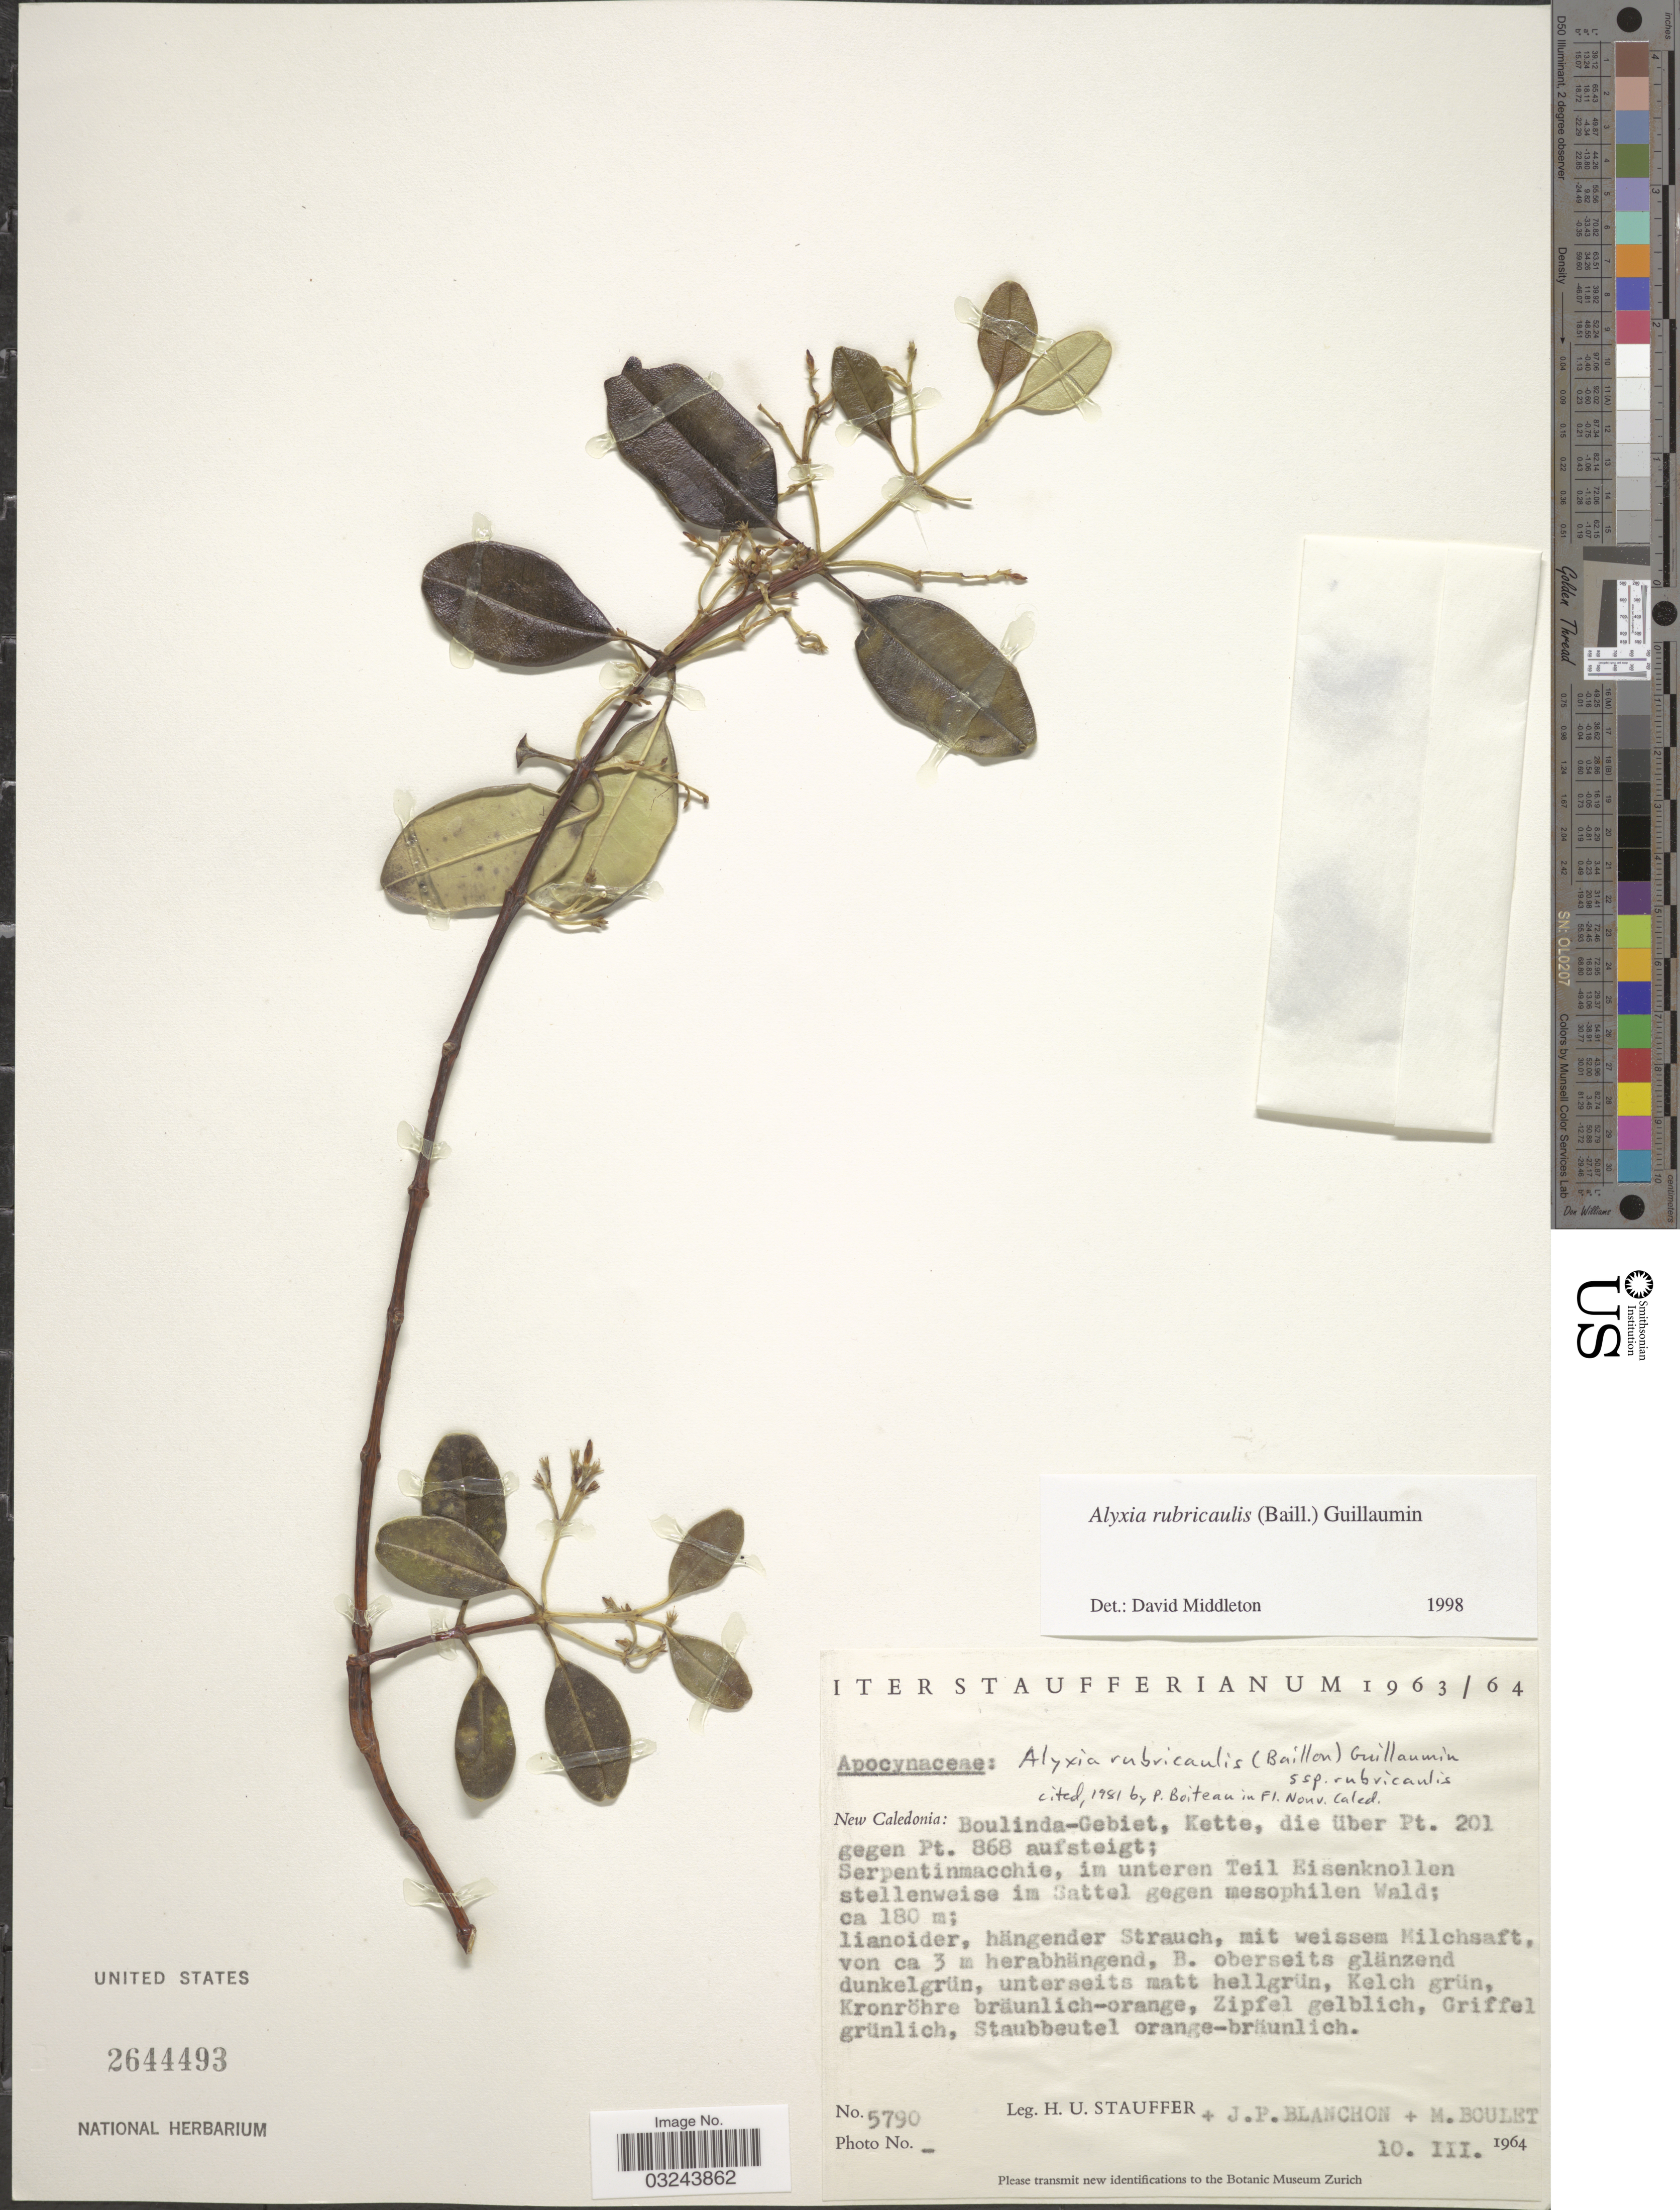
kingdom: Plantae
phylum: Tracheophyta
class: Magnoliopsida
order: Gentianales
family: Apocynaceae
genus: Alyxia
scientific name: Alyxia rubricaulis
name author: (Baill.) Guillaumin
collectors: H. U. Stauffer, J. Blanchon & M. Boulet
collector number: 5790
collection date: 1964-03-10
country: New Caledonia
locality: Boulinda-Gebiet, Kette, die über Pt. 201 gegen Pt. 868 aufsteigt.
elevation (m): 180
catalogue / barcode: US 2644493